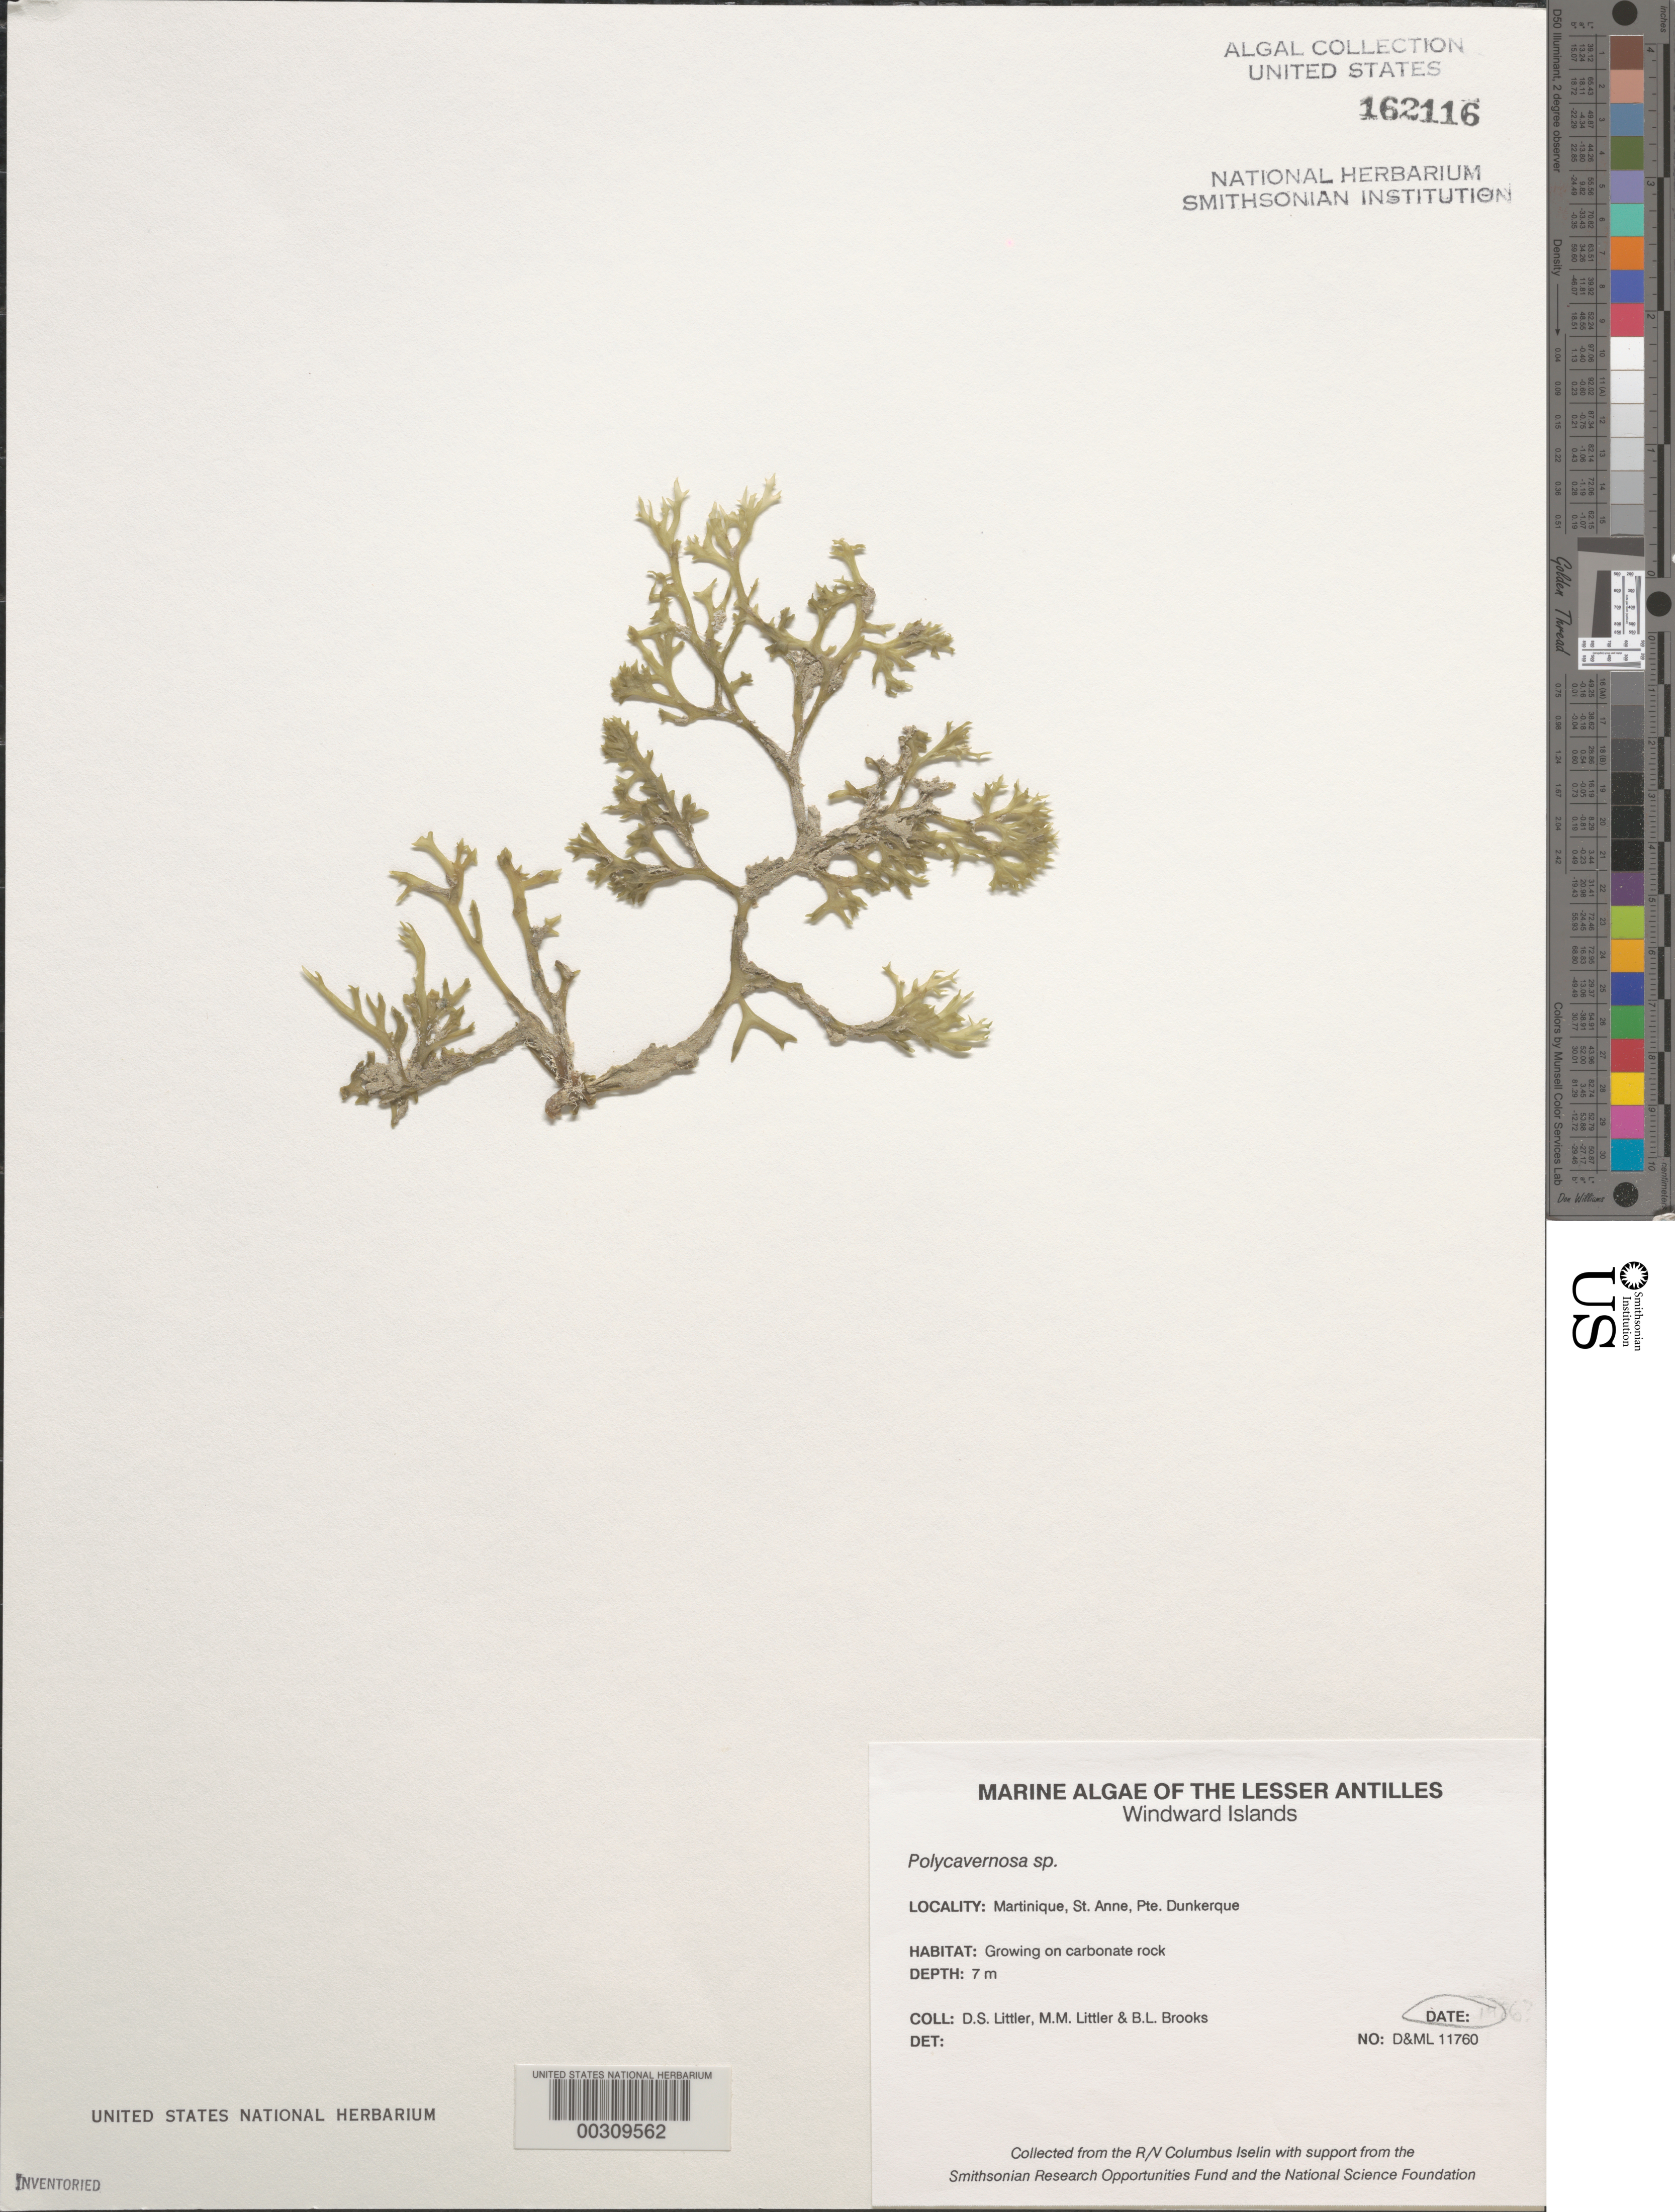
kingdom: Plantae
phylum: Rhodophyta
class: Florideophyceae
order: Gracilariales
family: Gracilariaceae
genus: Hydropuntia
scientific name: Hydropuntia sp.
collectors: D. S. Littler, M. M. Littler & B. Brooks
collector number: D&ML 11760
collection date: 1986-07-18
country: Martinique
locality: Pointe Dunkerque, St. Anne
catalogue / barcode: US 162116